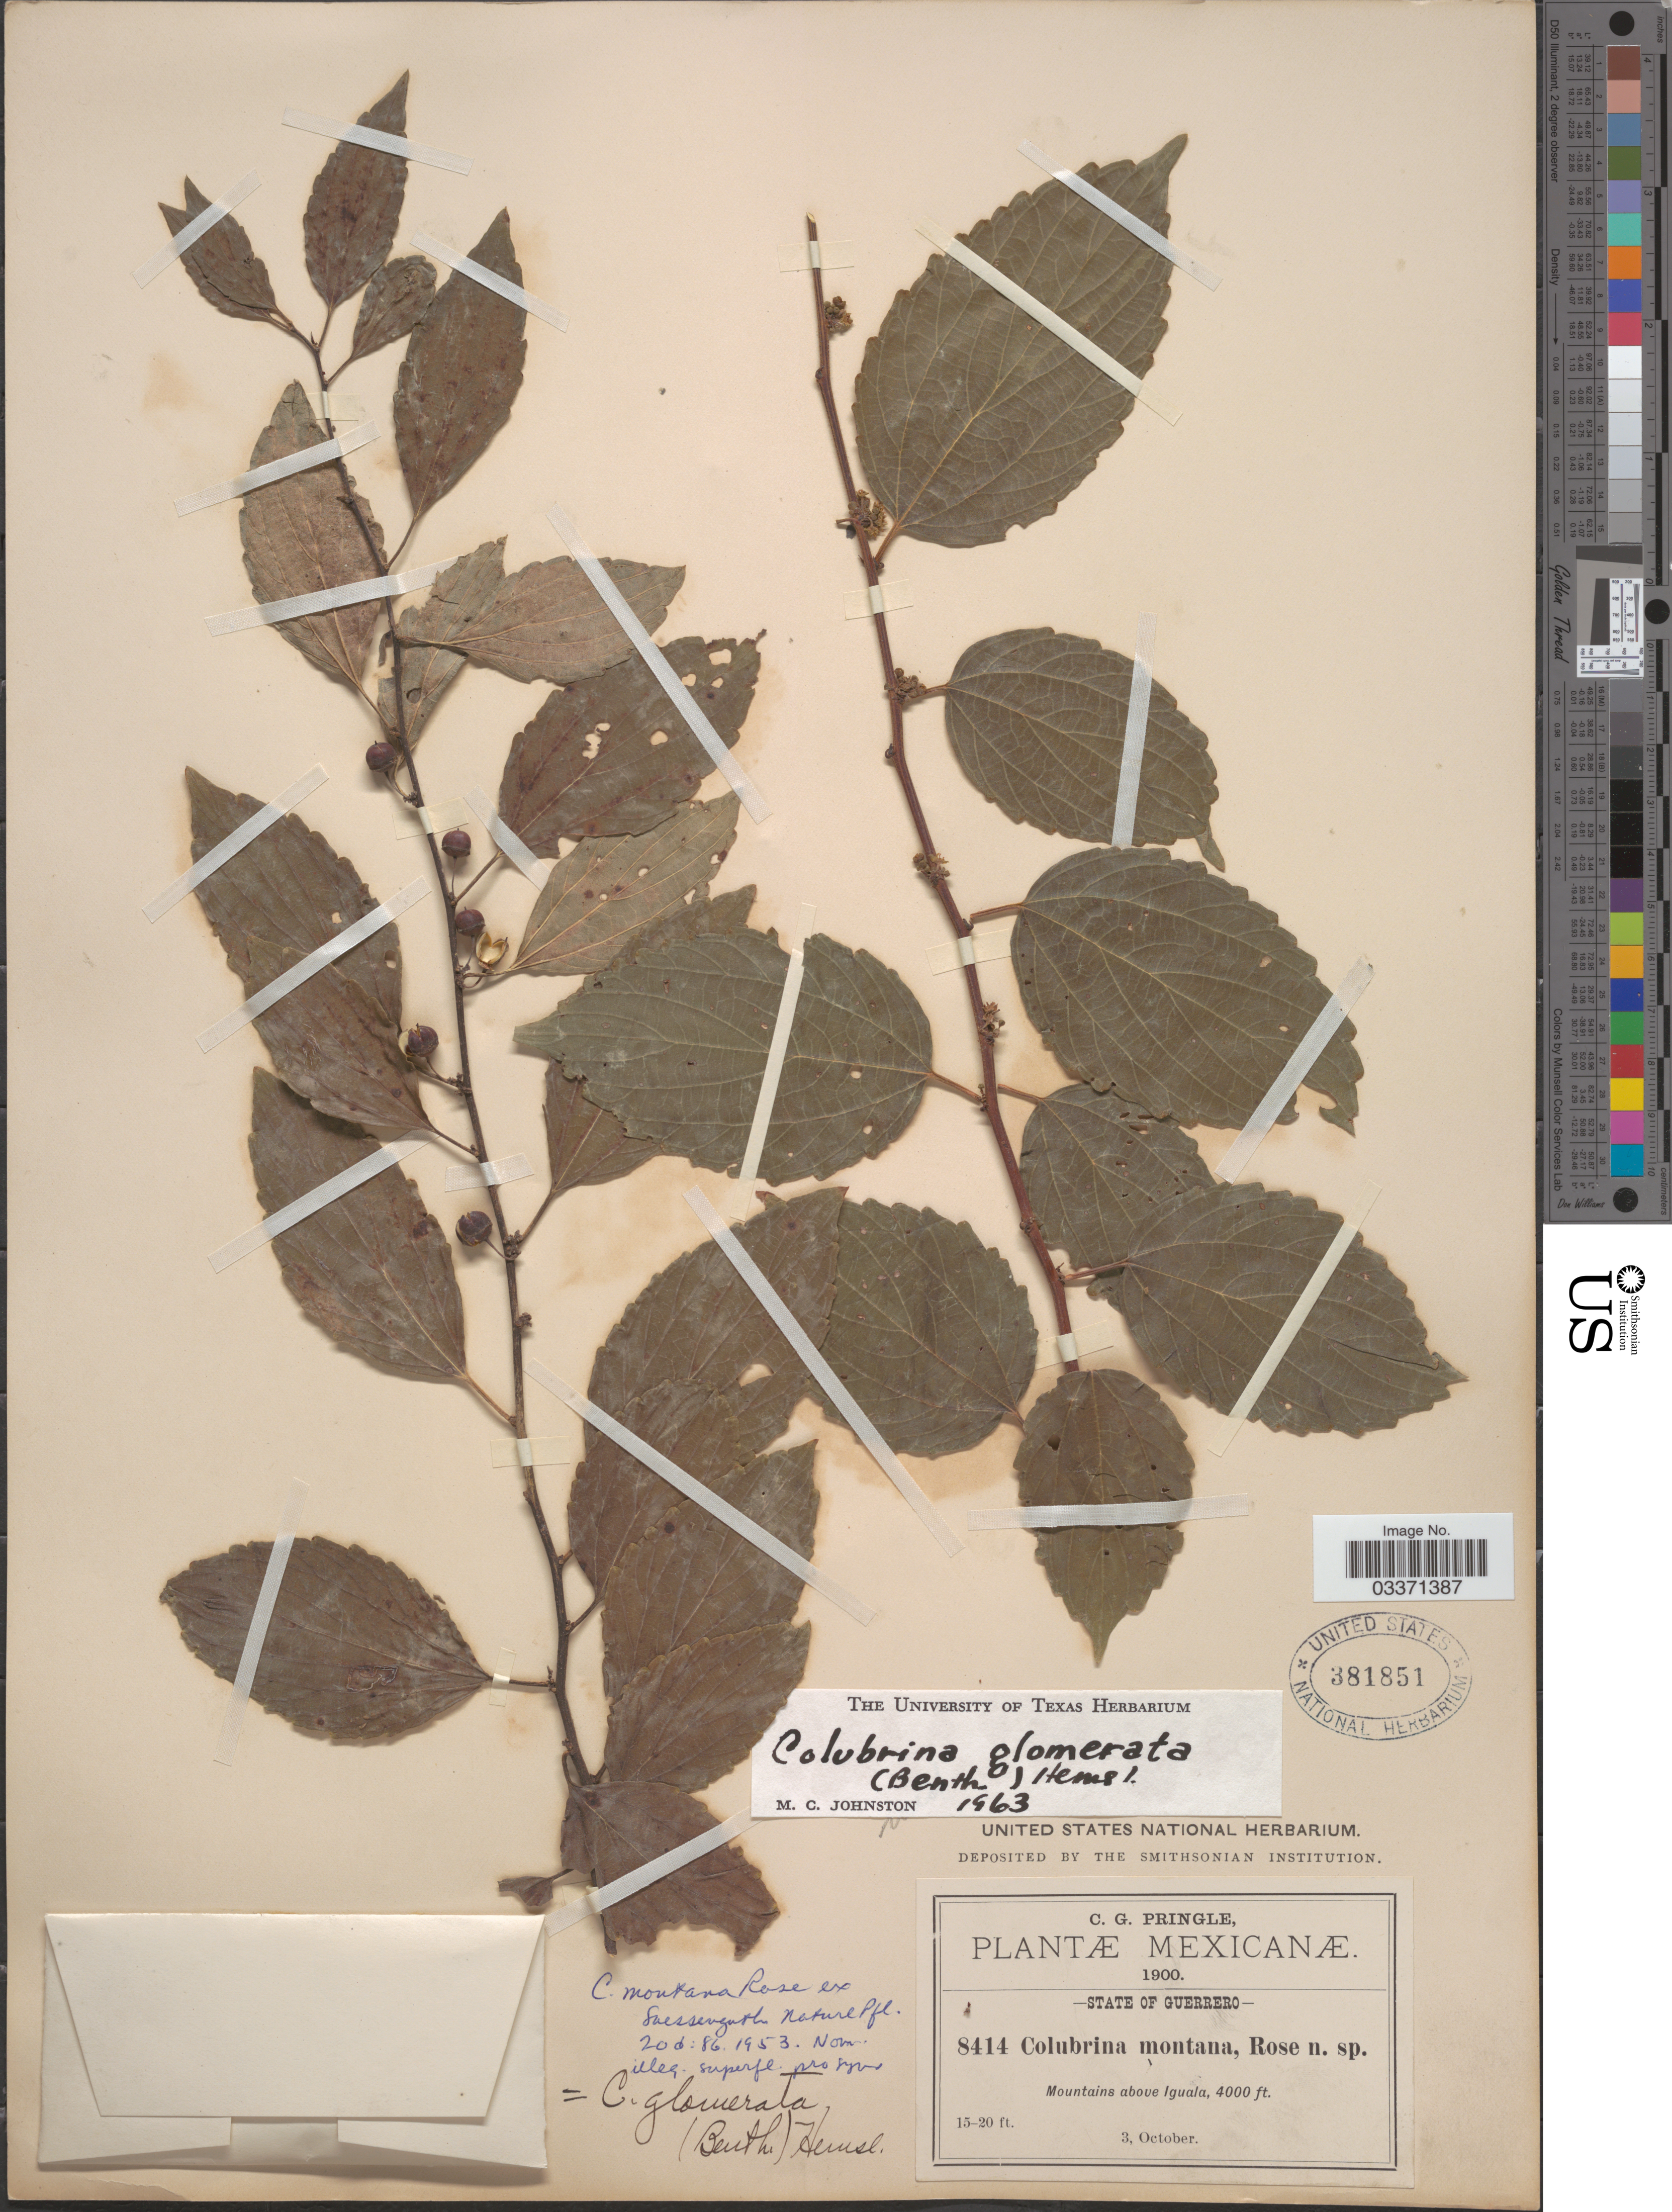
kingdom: Plantae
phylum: Tracheophyta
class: Magnoliopsida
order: Rosales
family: Rhamnaceae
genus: Colubrina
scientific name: Colubrina triflora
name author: Brongn. ex Sweet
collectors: C. G. Pringle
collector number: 8414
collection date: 1900-10-03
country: Mexico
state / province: Guerrero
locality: Mountains above Iguala.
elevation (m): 1219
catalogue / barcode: US 381851